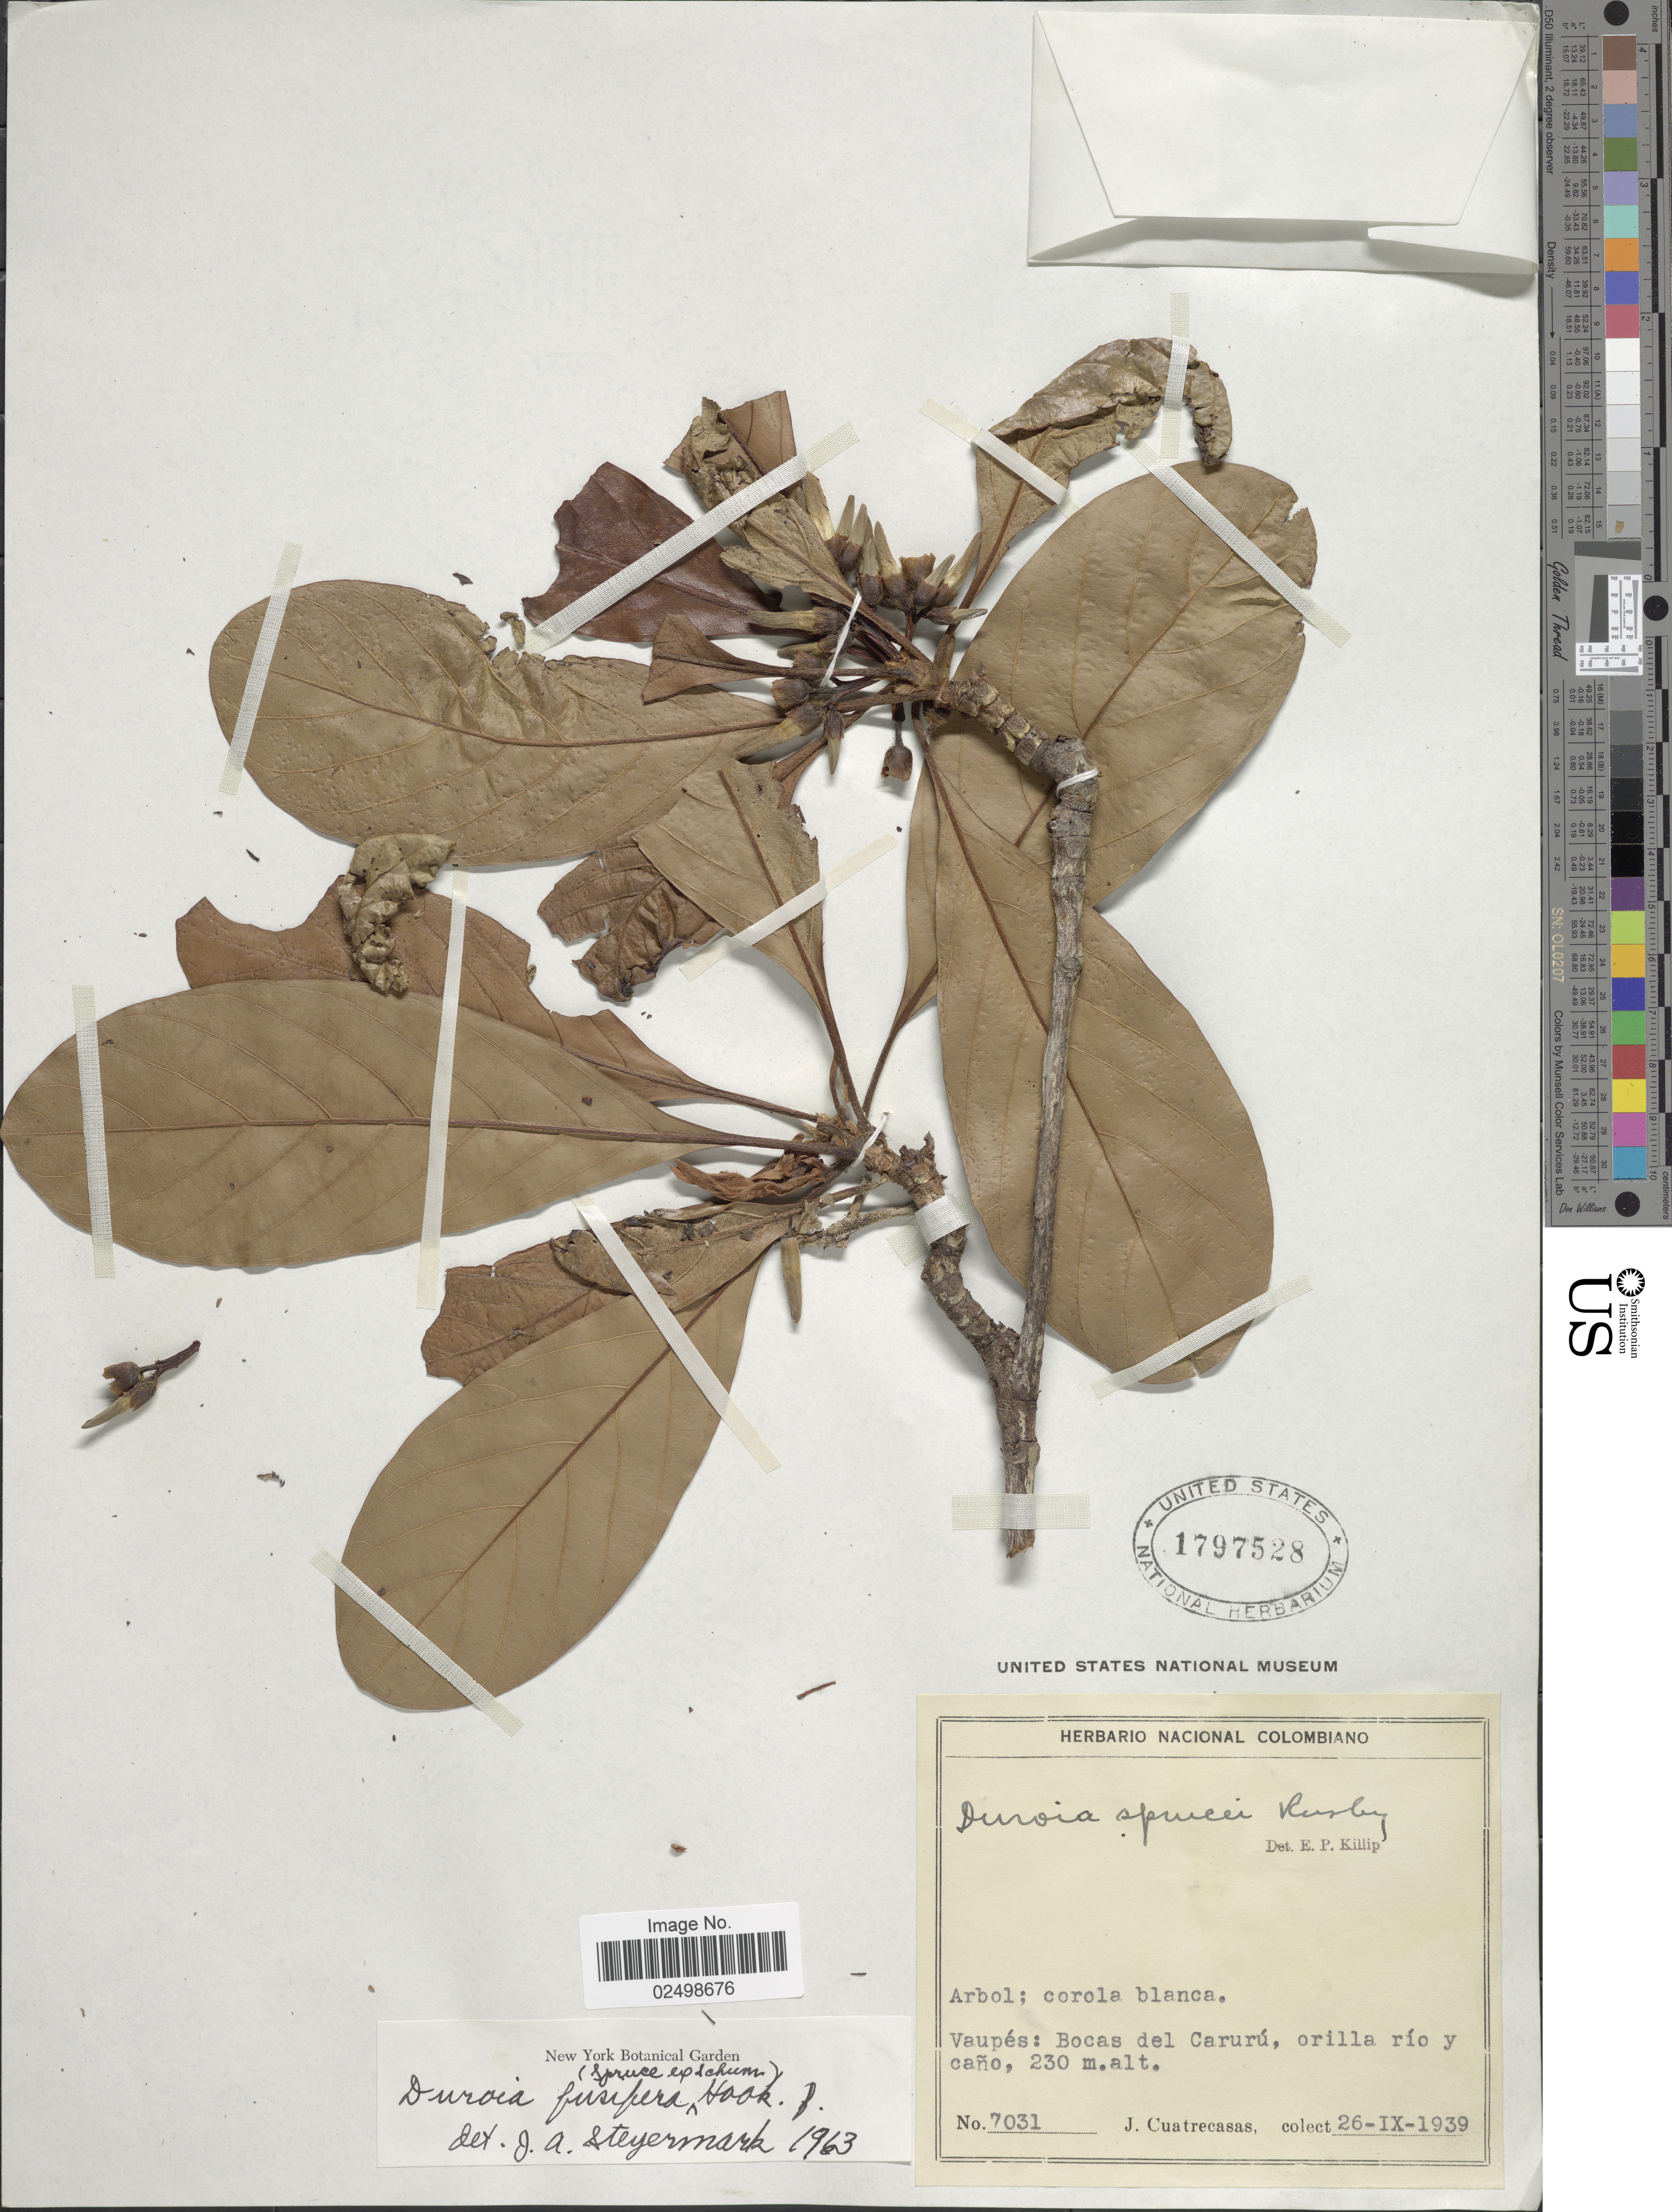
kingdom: Plantae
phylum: Tracheophyta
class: Magnoliopsida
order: Gentianales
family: Rubiaceae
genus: Duroia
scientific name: Duroia fusifera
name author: Spruce ex K. Schum.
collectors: J. Cuatrecasas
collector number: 7031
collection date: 1939-09-26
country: Colombia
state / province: Vaupés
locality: Bocas del Caruru, orilla rio y cano.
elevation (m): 230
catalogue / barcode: US 1797528